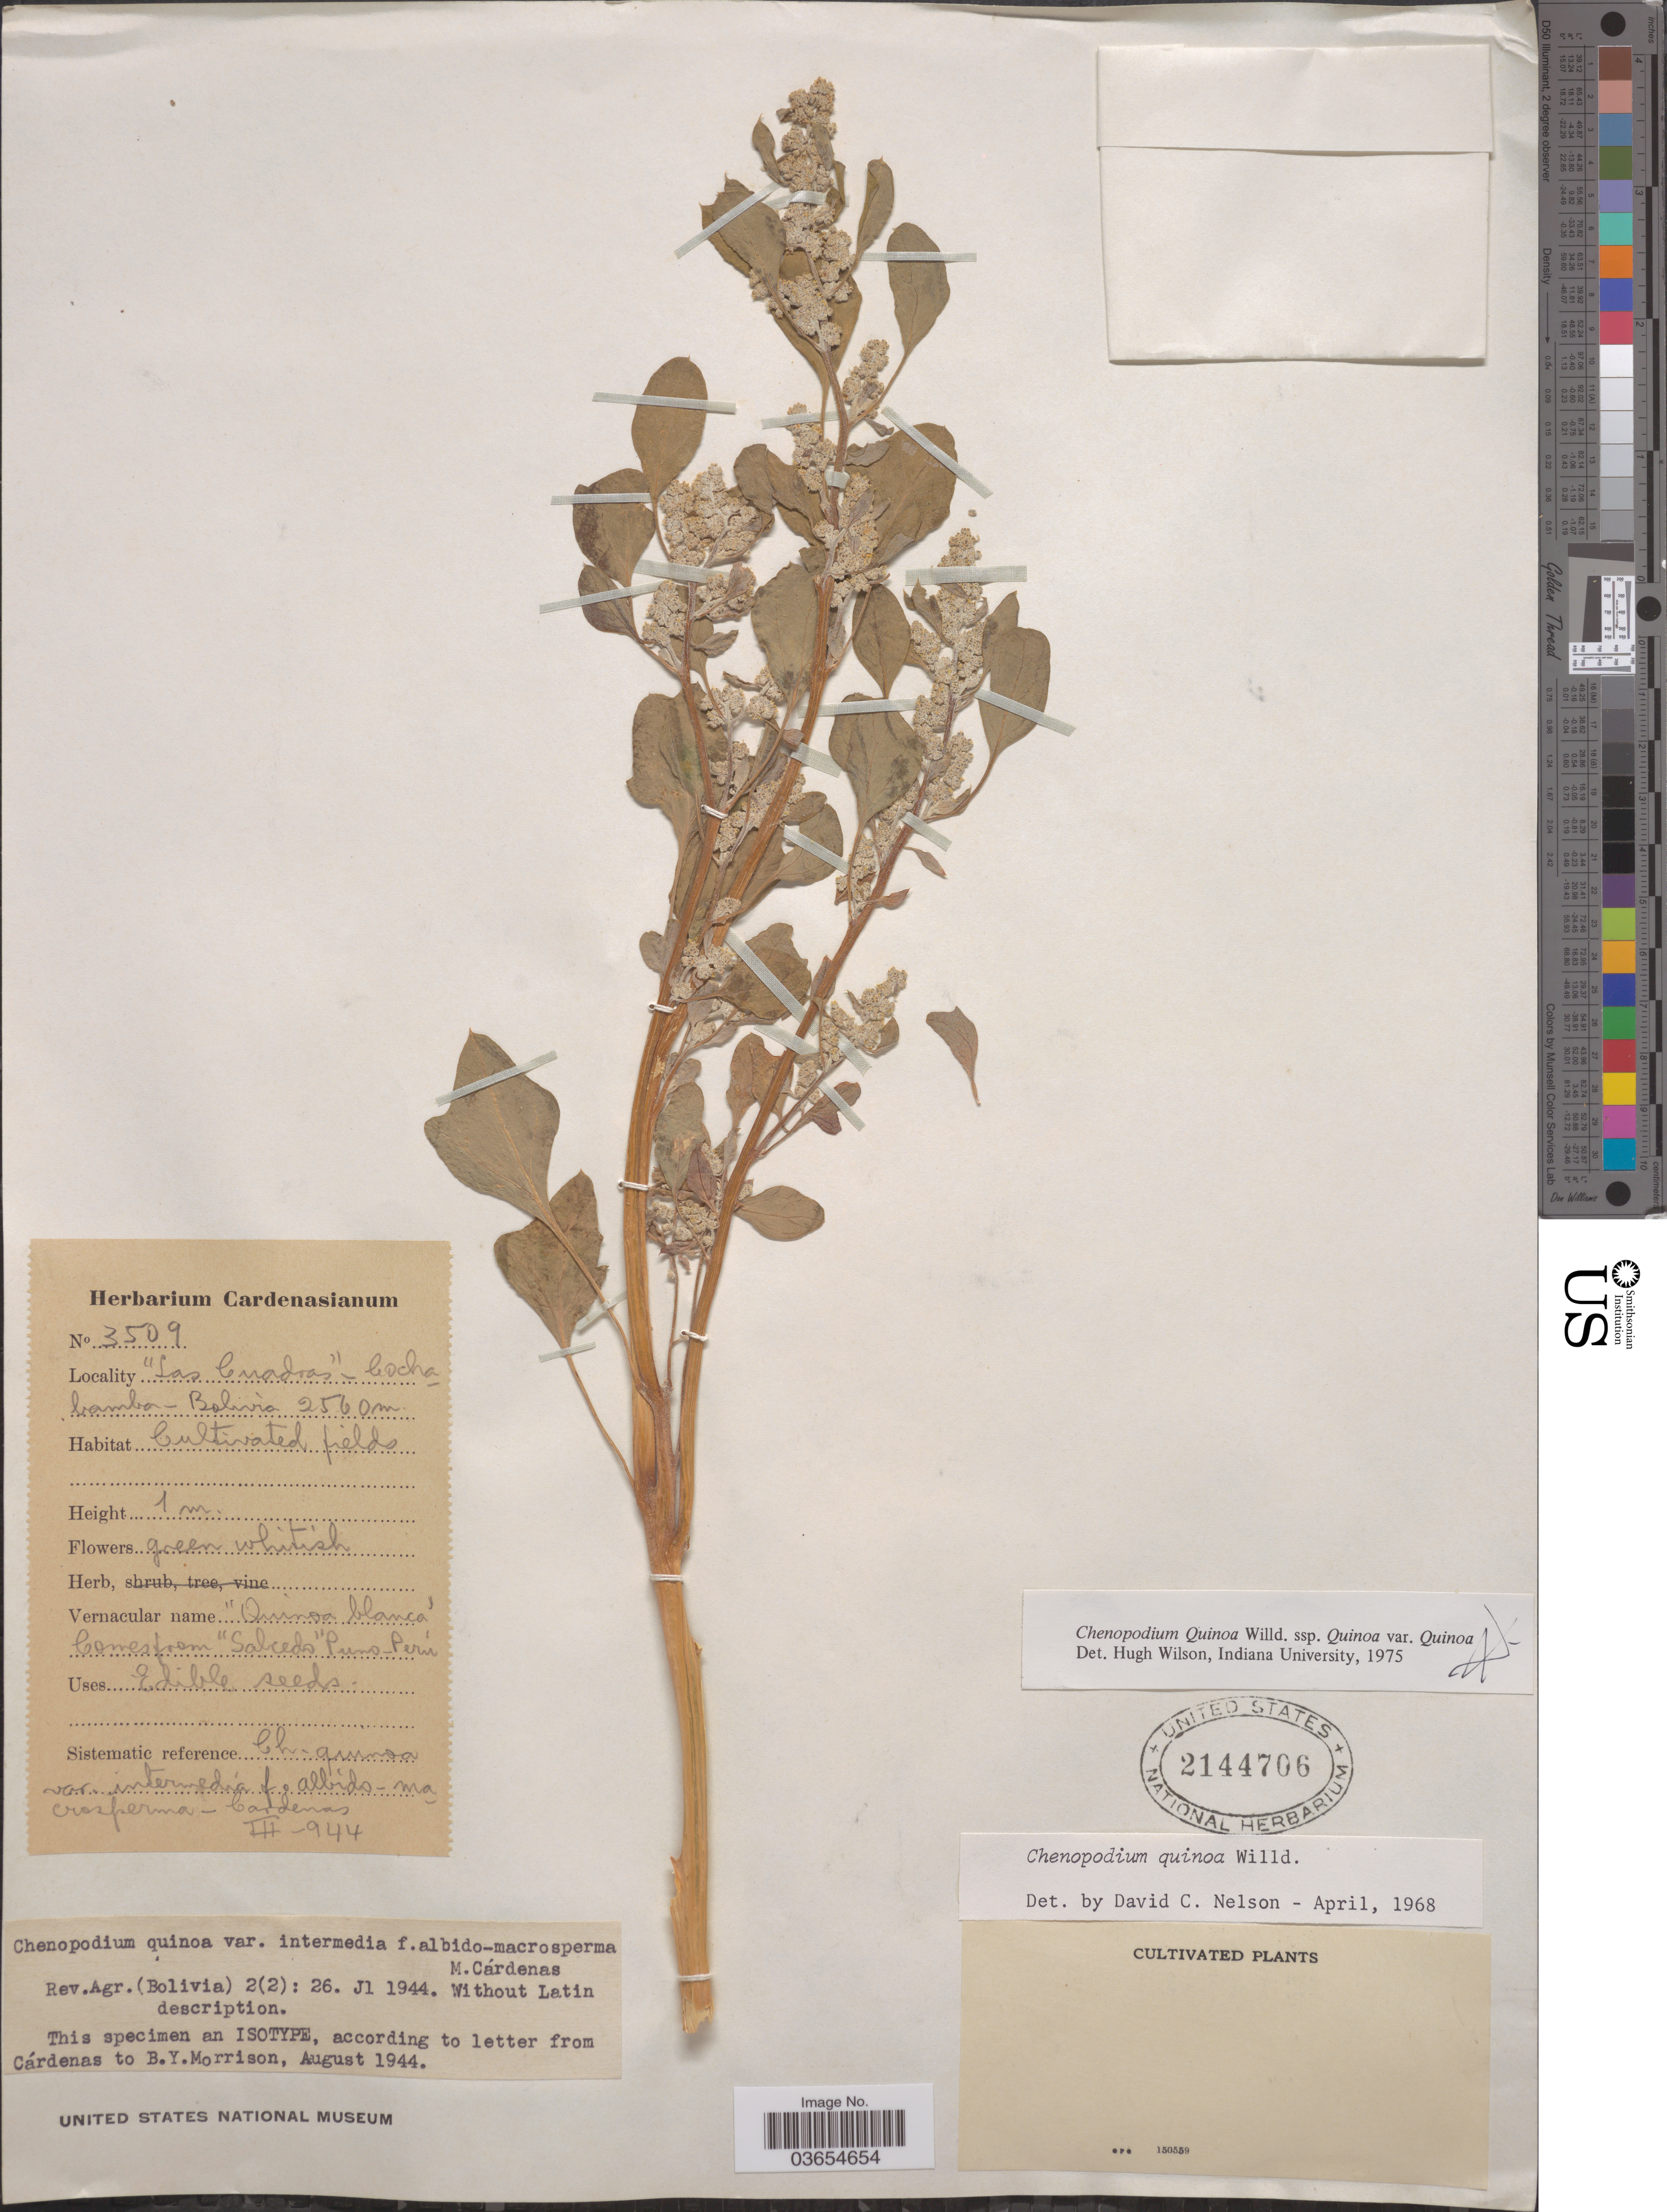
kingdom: Plantae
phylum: Tracheophyta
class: Magnoliopsida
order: Caryophyllales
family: Amaranthaceae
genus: Chenopodium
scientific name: Chenopodium quinoa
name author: Willd.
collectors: M. Cárdenas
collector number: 3509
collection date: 1944-03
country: Bolivia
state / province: Cochabamba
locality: Las Cuadras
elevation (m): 2560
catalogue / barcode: US 2144706